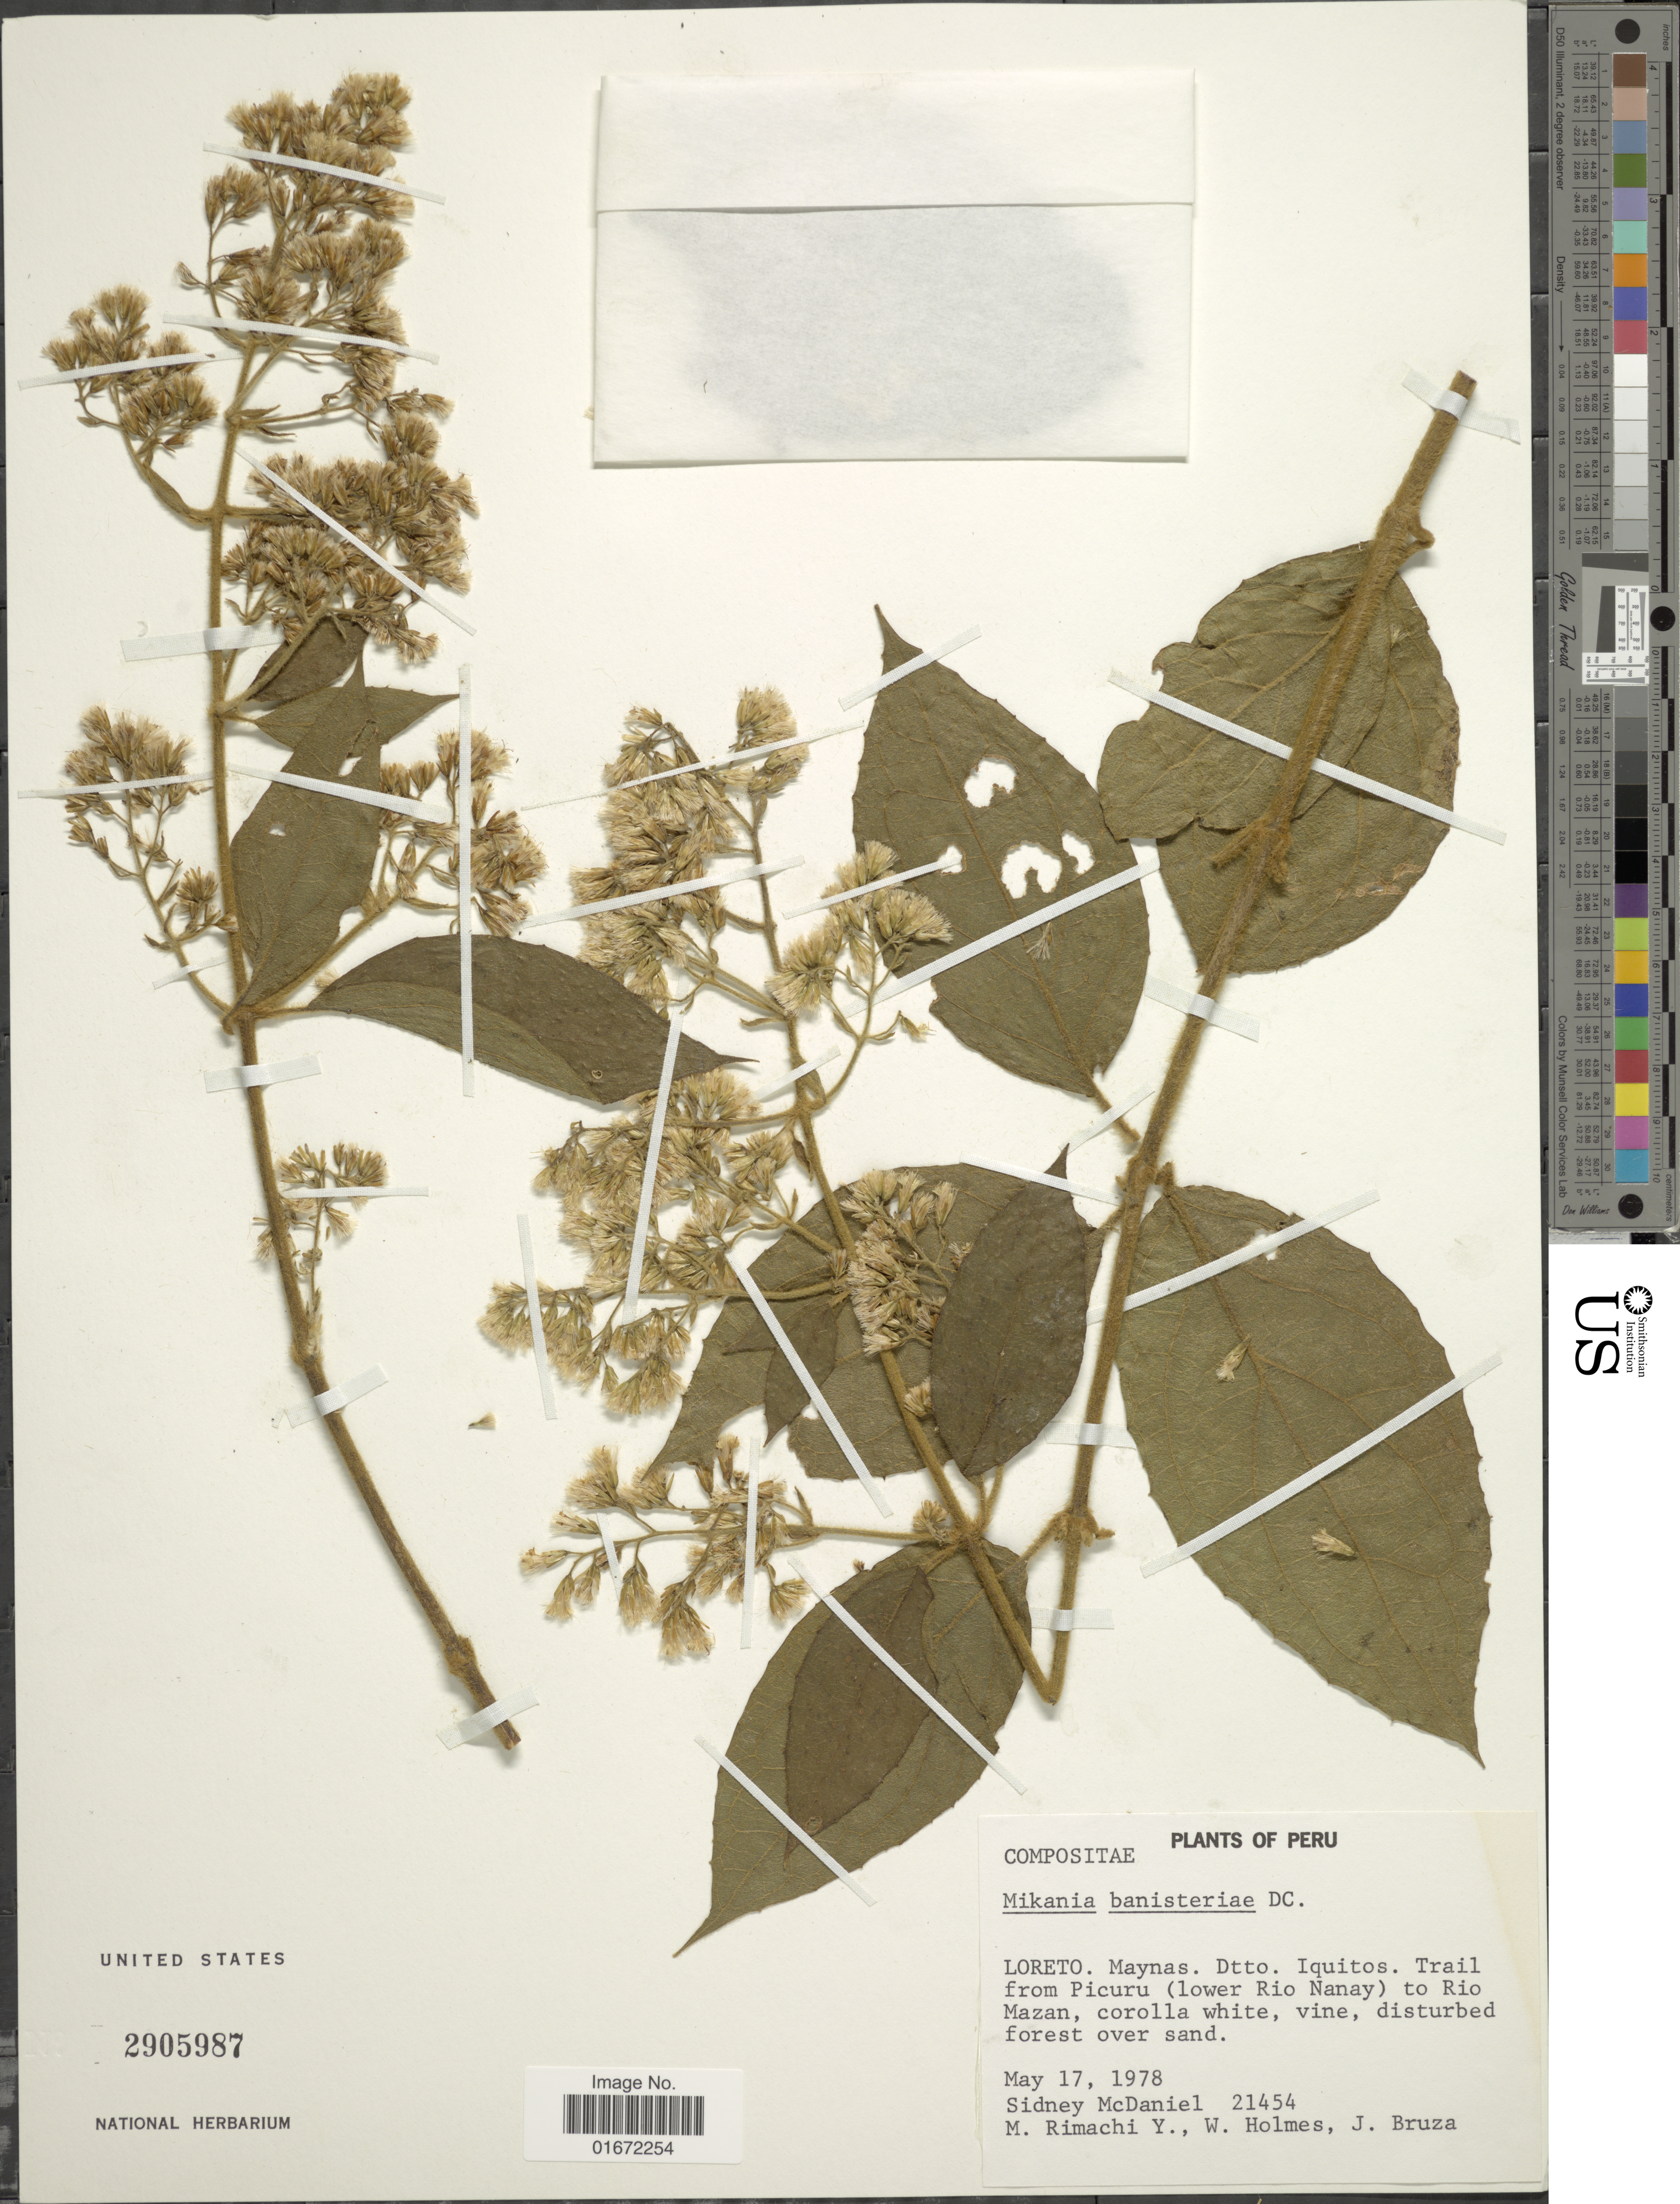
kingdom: Plantae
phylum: Tracheophyta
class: Magnoliopsida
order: Asterales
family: Asteraceae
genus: Mikania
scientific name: Mikania banisteriae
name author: DC.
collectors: S. McDaniel, M. Rimachi Y., W. Holmes & J. Bruza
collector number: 21454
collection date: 1978-05-17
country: Peru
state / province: Loreto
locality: Loreto. Maynas. Dtto. Iquitos. Trail from Picuru (lower Rio Nanay) to Rio Mazan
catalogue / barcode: US 2905987